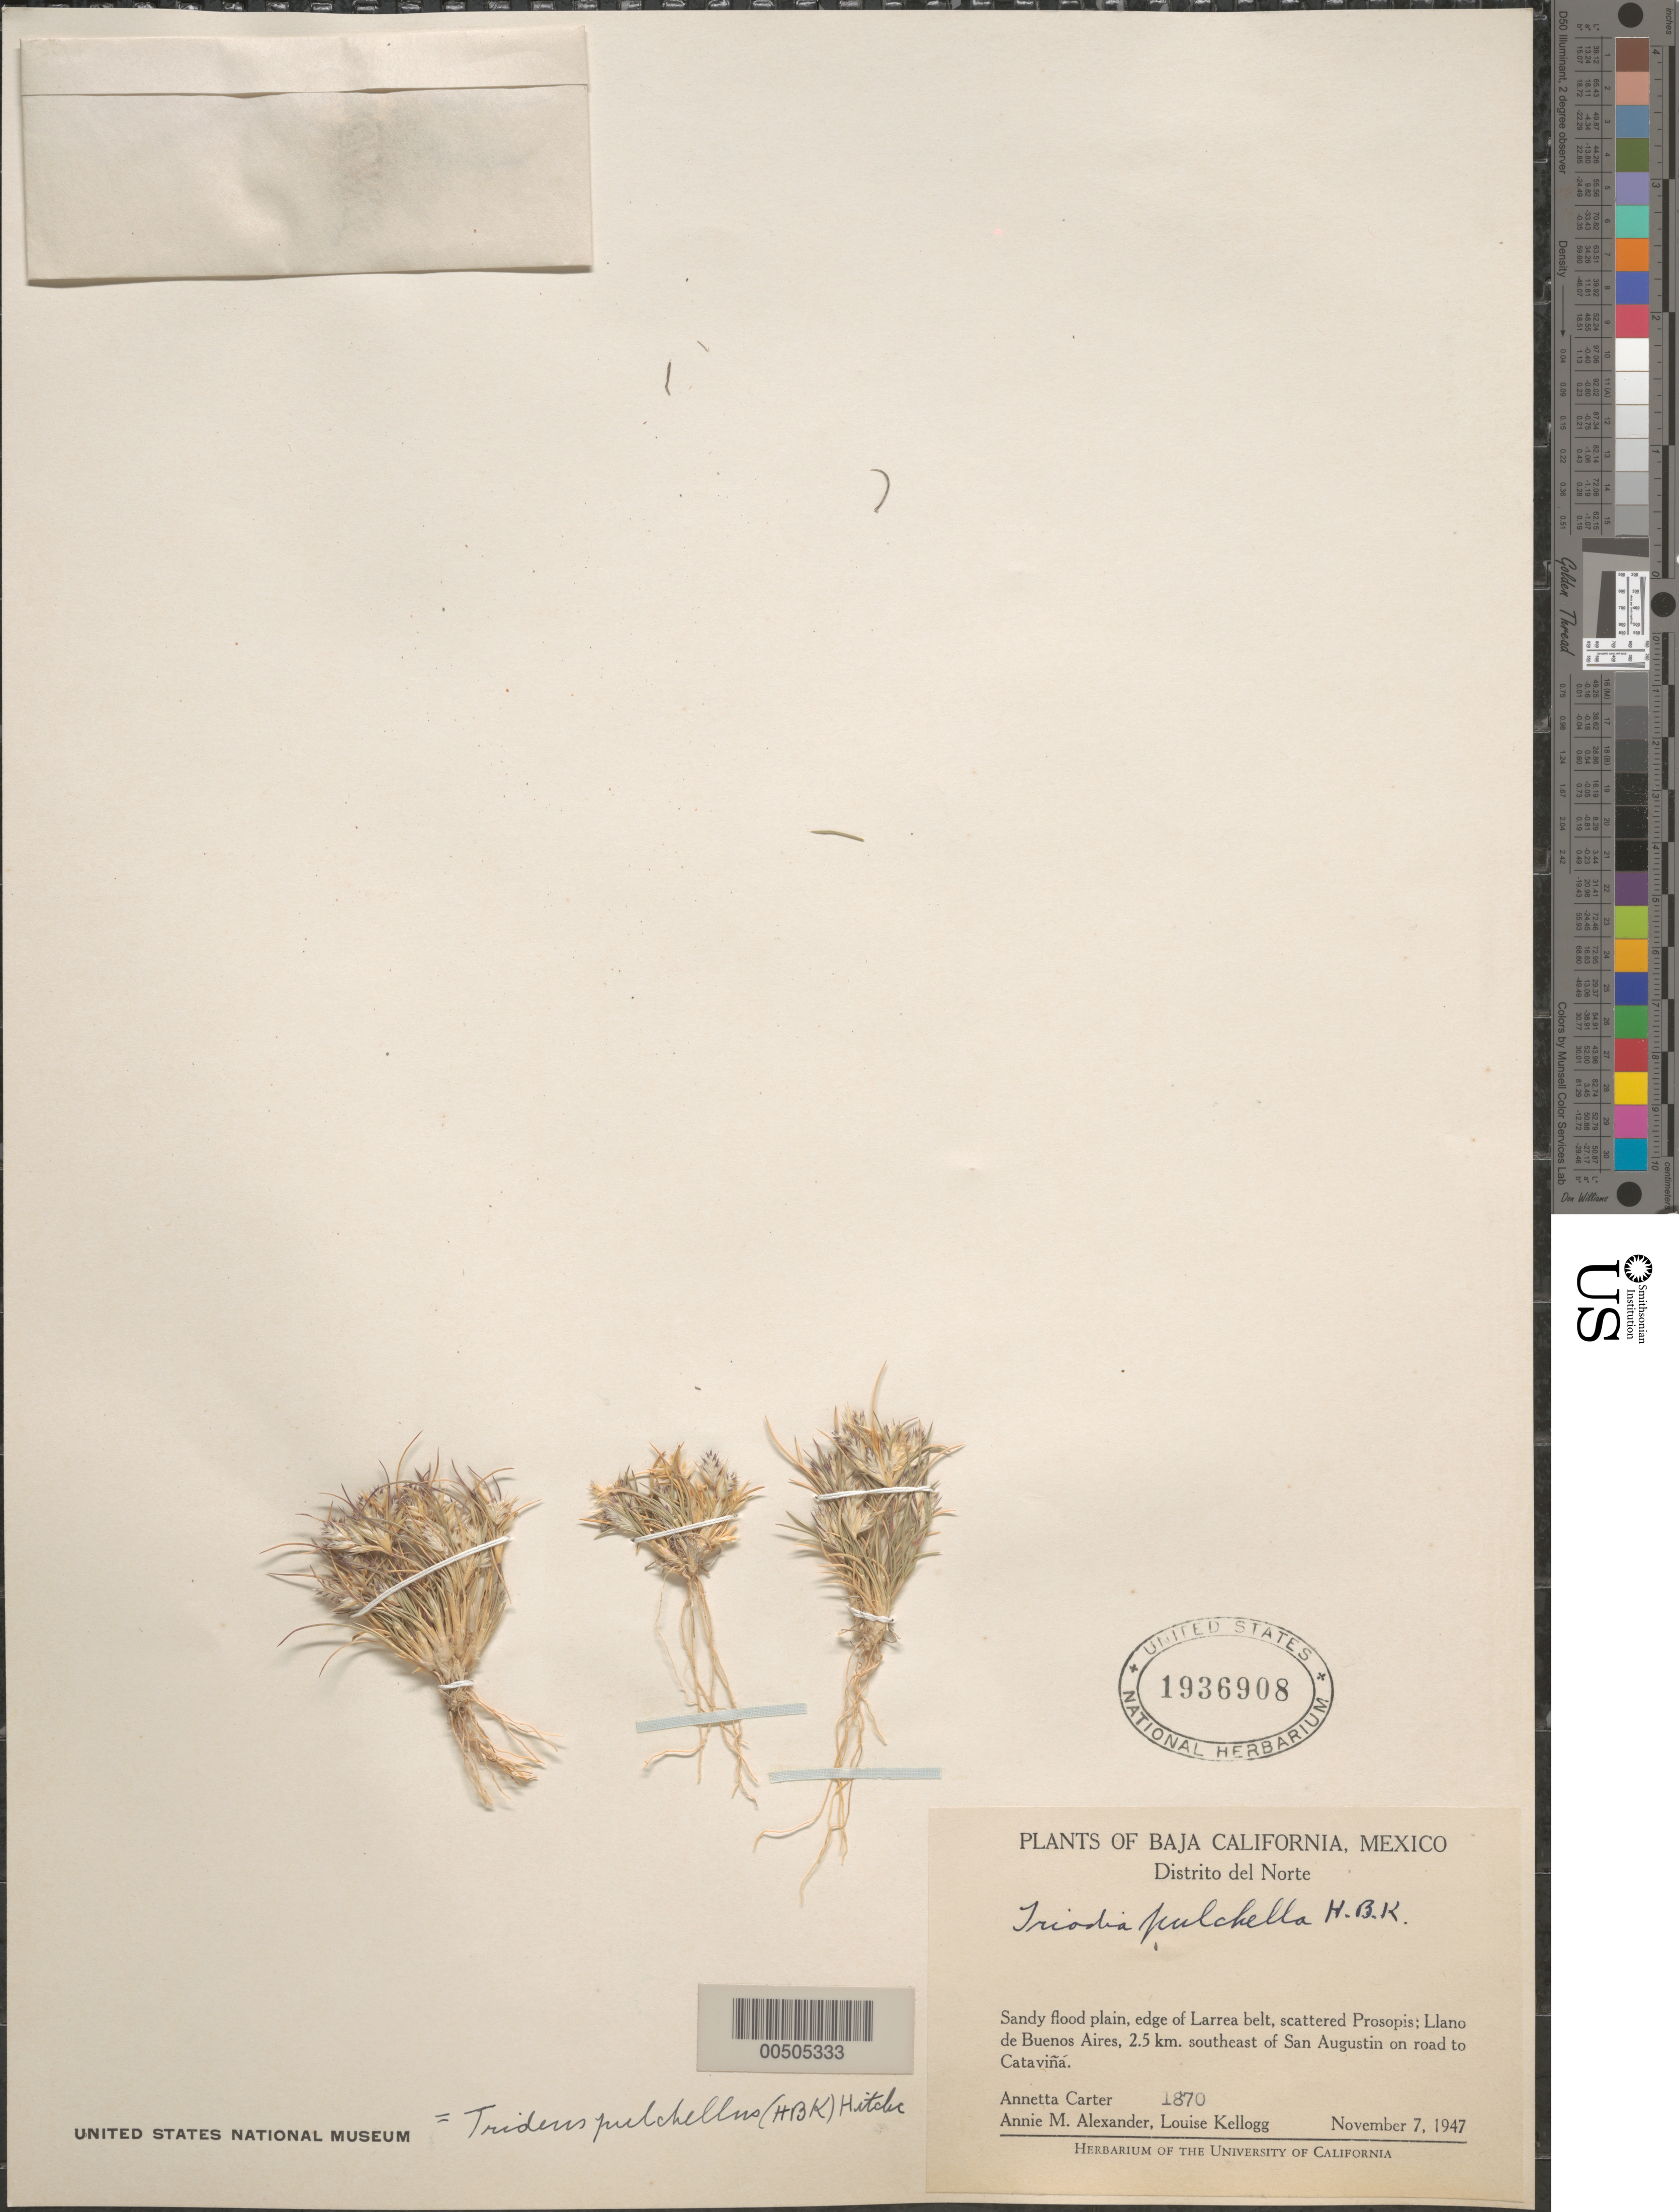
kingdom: Plantae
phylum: Tracheophyta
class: Liliopsida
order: Poales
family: Poaceae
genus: Erioneuron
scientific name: Erioneuron pulchellum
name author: (Kunth) Tateoka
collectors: A. M. Carter, A. M. Alexander & L. Kellogg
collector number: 1870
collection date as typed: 7 Nov 1947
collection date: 1947-11-07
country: Mexico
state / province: Baja California Norte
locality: Llano de Buenos Aires, 2.5 km SE of San Augustin on rd to Catavilla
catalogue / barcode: US 1936908